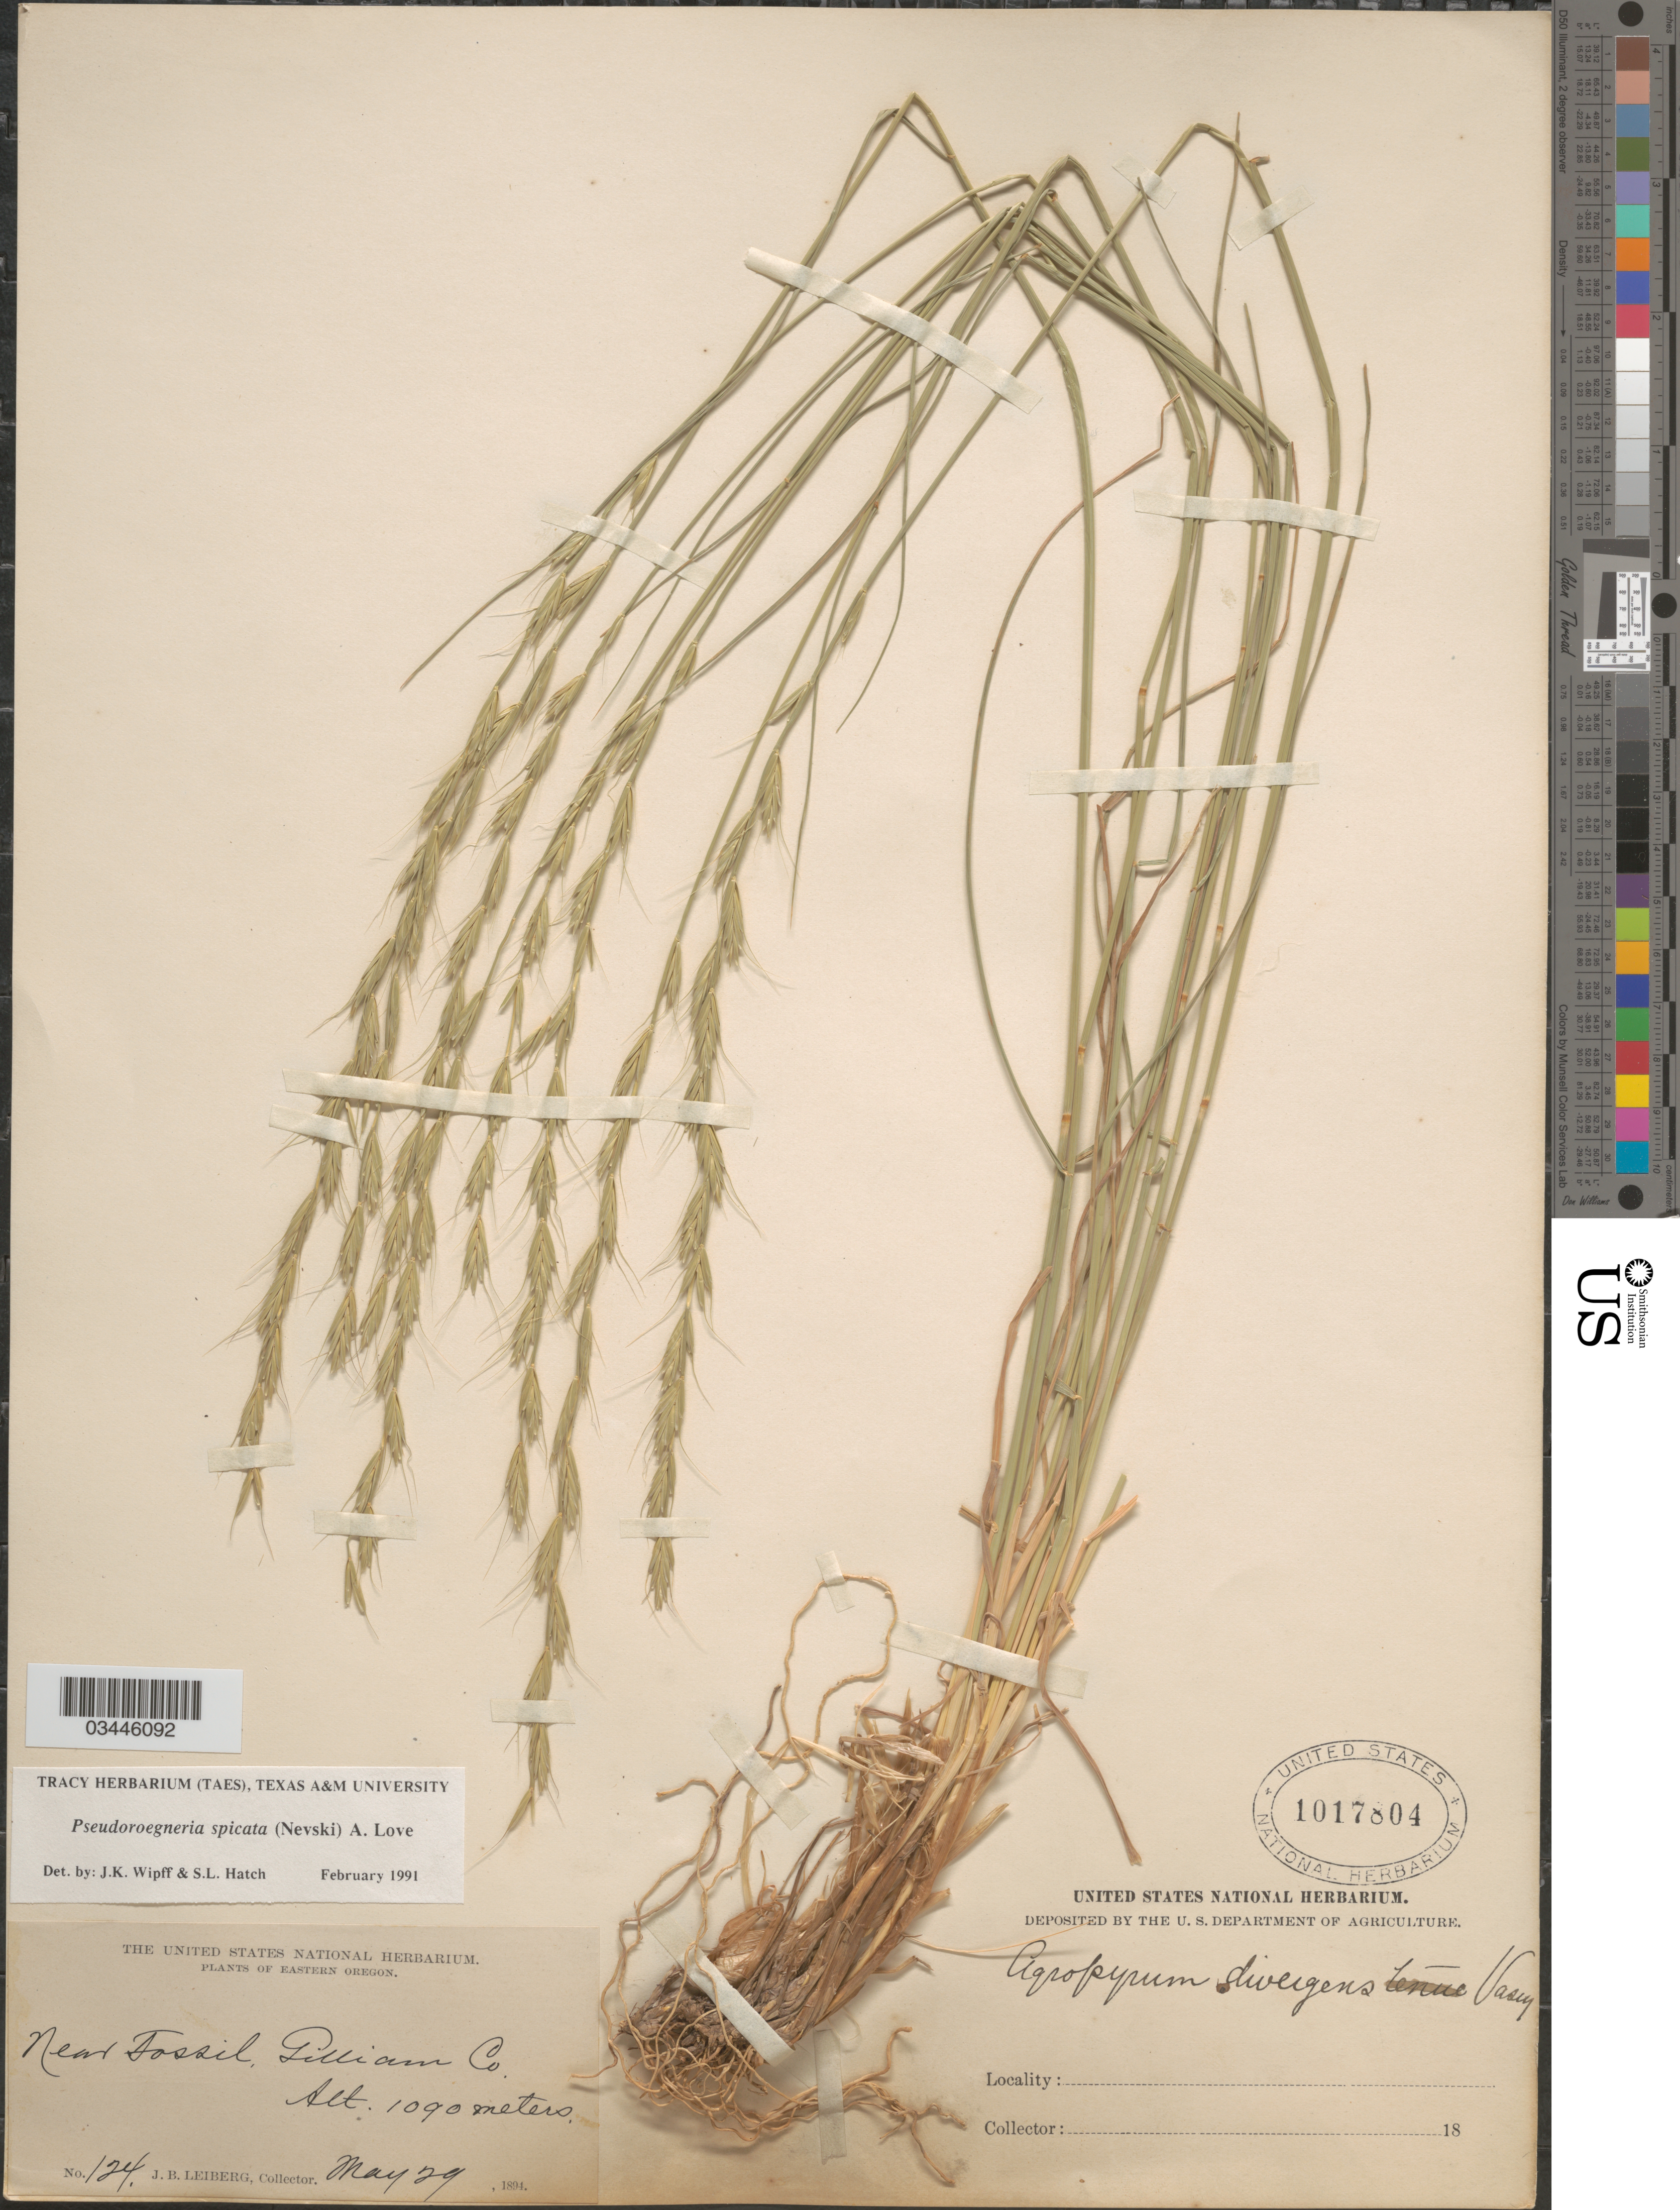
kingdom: Plantae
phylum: Tracheophyta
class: Liliopsida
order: Poales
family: Poaceae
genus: Pseudoroegneria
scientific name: Pseudoroegneria spicata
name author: (Pursh) Á. Löve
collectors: J. B. Leiberg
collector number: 124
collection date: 1894-05-29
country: United States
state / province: Oregon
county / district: Gilliam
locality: Eastern Oregon. Near Fossil, Gilliam Co.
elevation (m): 1090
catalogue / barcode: US 1017804